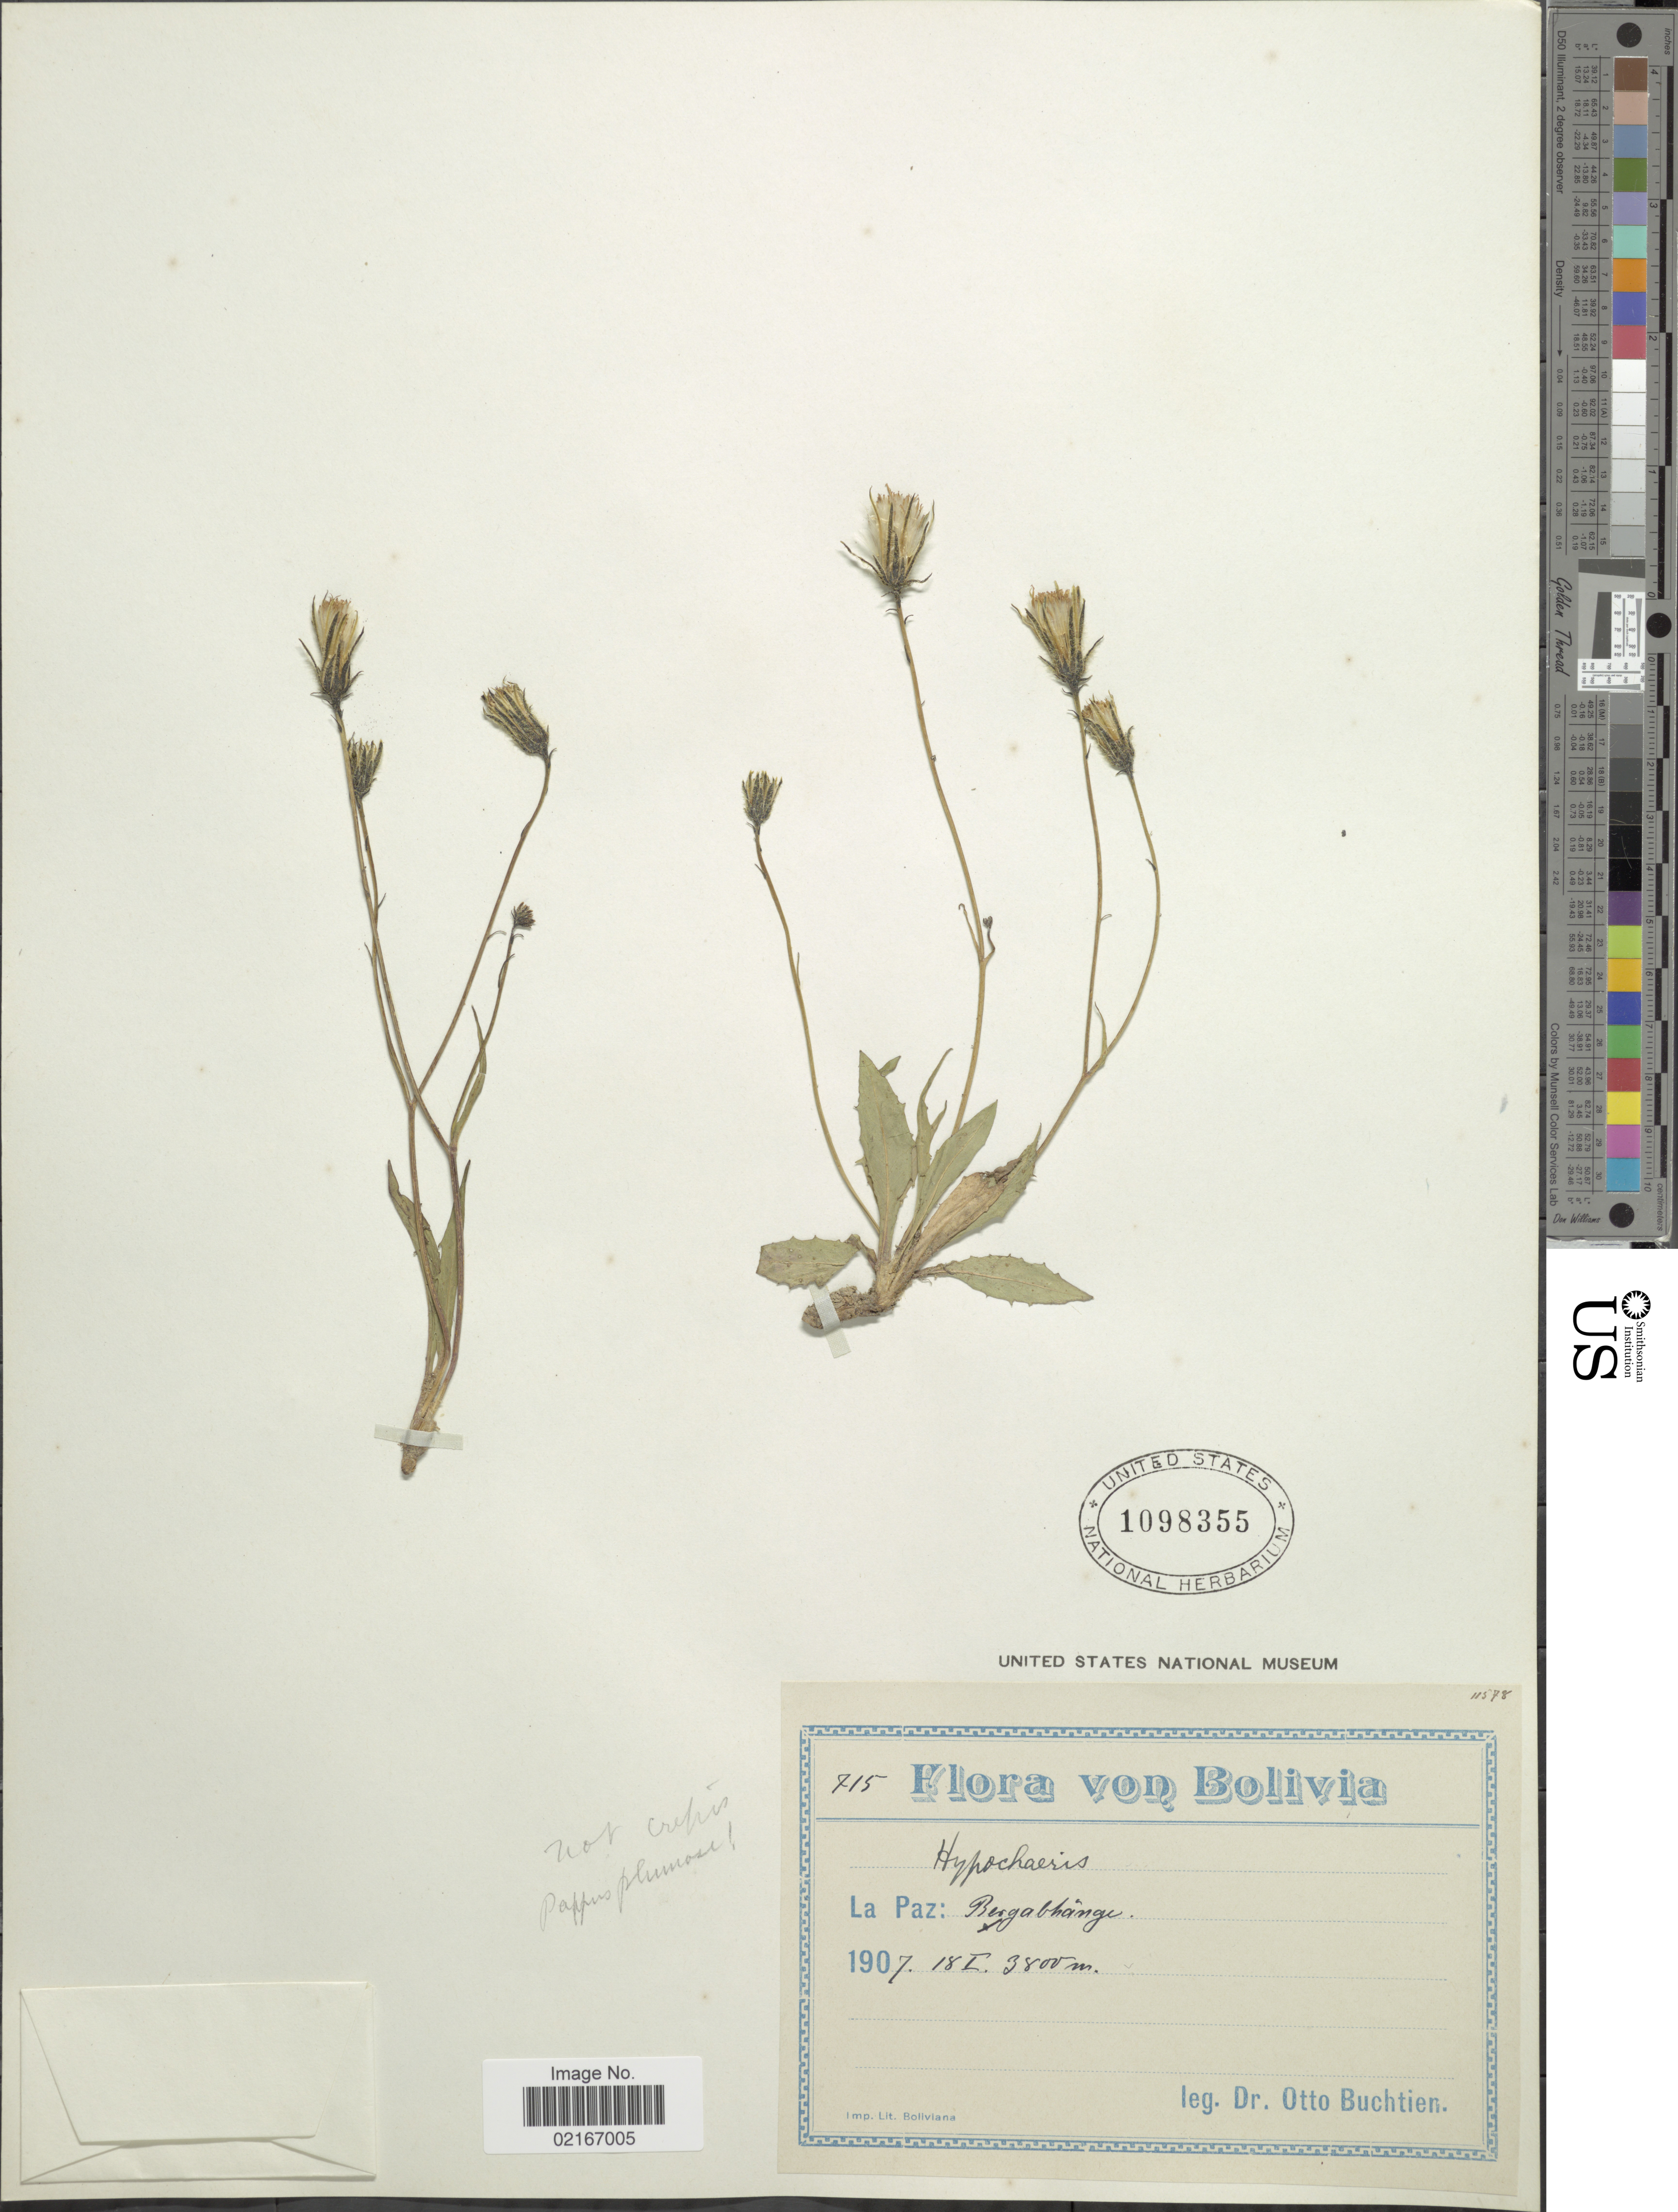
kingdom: Plantae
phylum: Tracheophyta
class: Magnoliopsida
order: Asterales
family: Asteraceae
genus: Hypochaeris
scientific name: Hypochaeris sp.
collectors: O. Buchtien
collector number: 715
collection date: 1907-01-18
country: Bolivia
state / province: La Paz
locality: Mountain side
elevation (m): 3800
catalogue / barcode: US 1098355